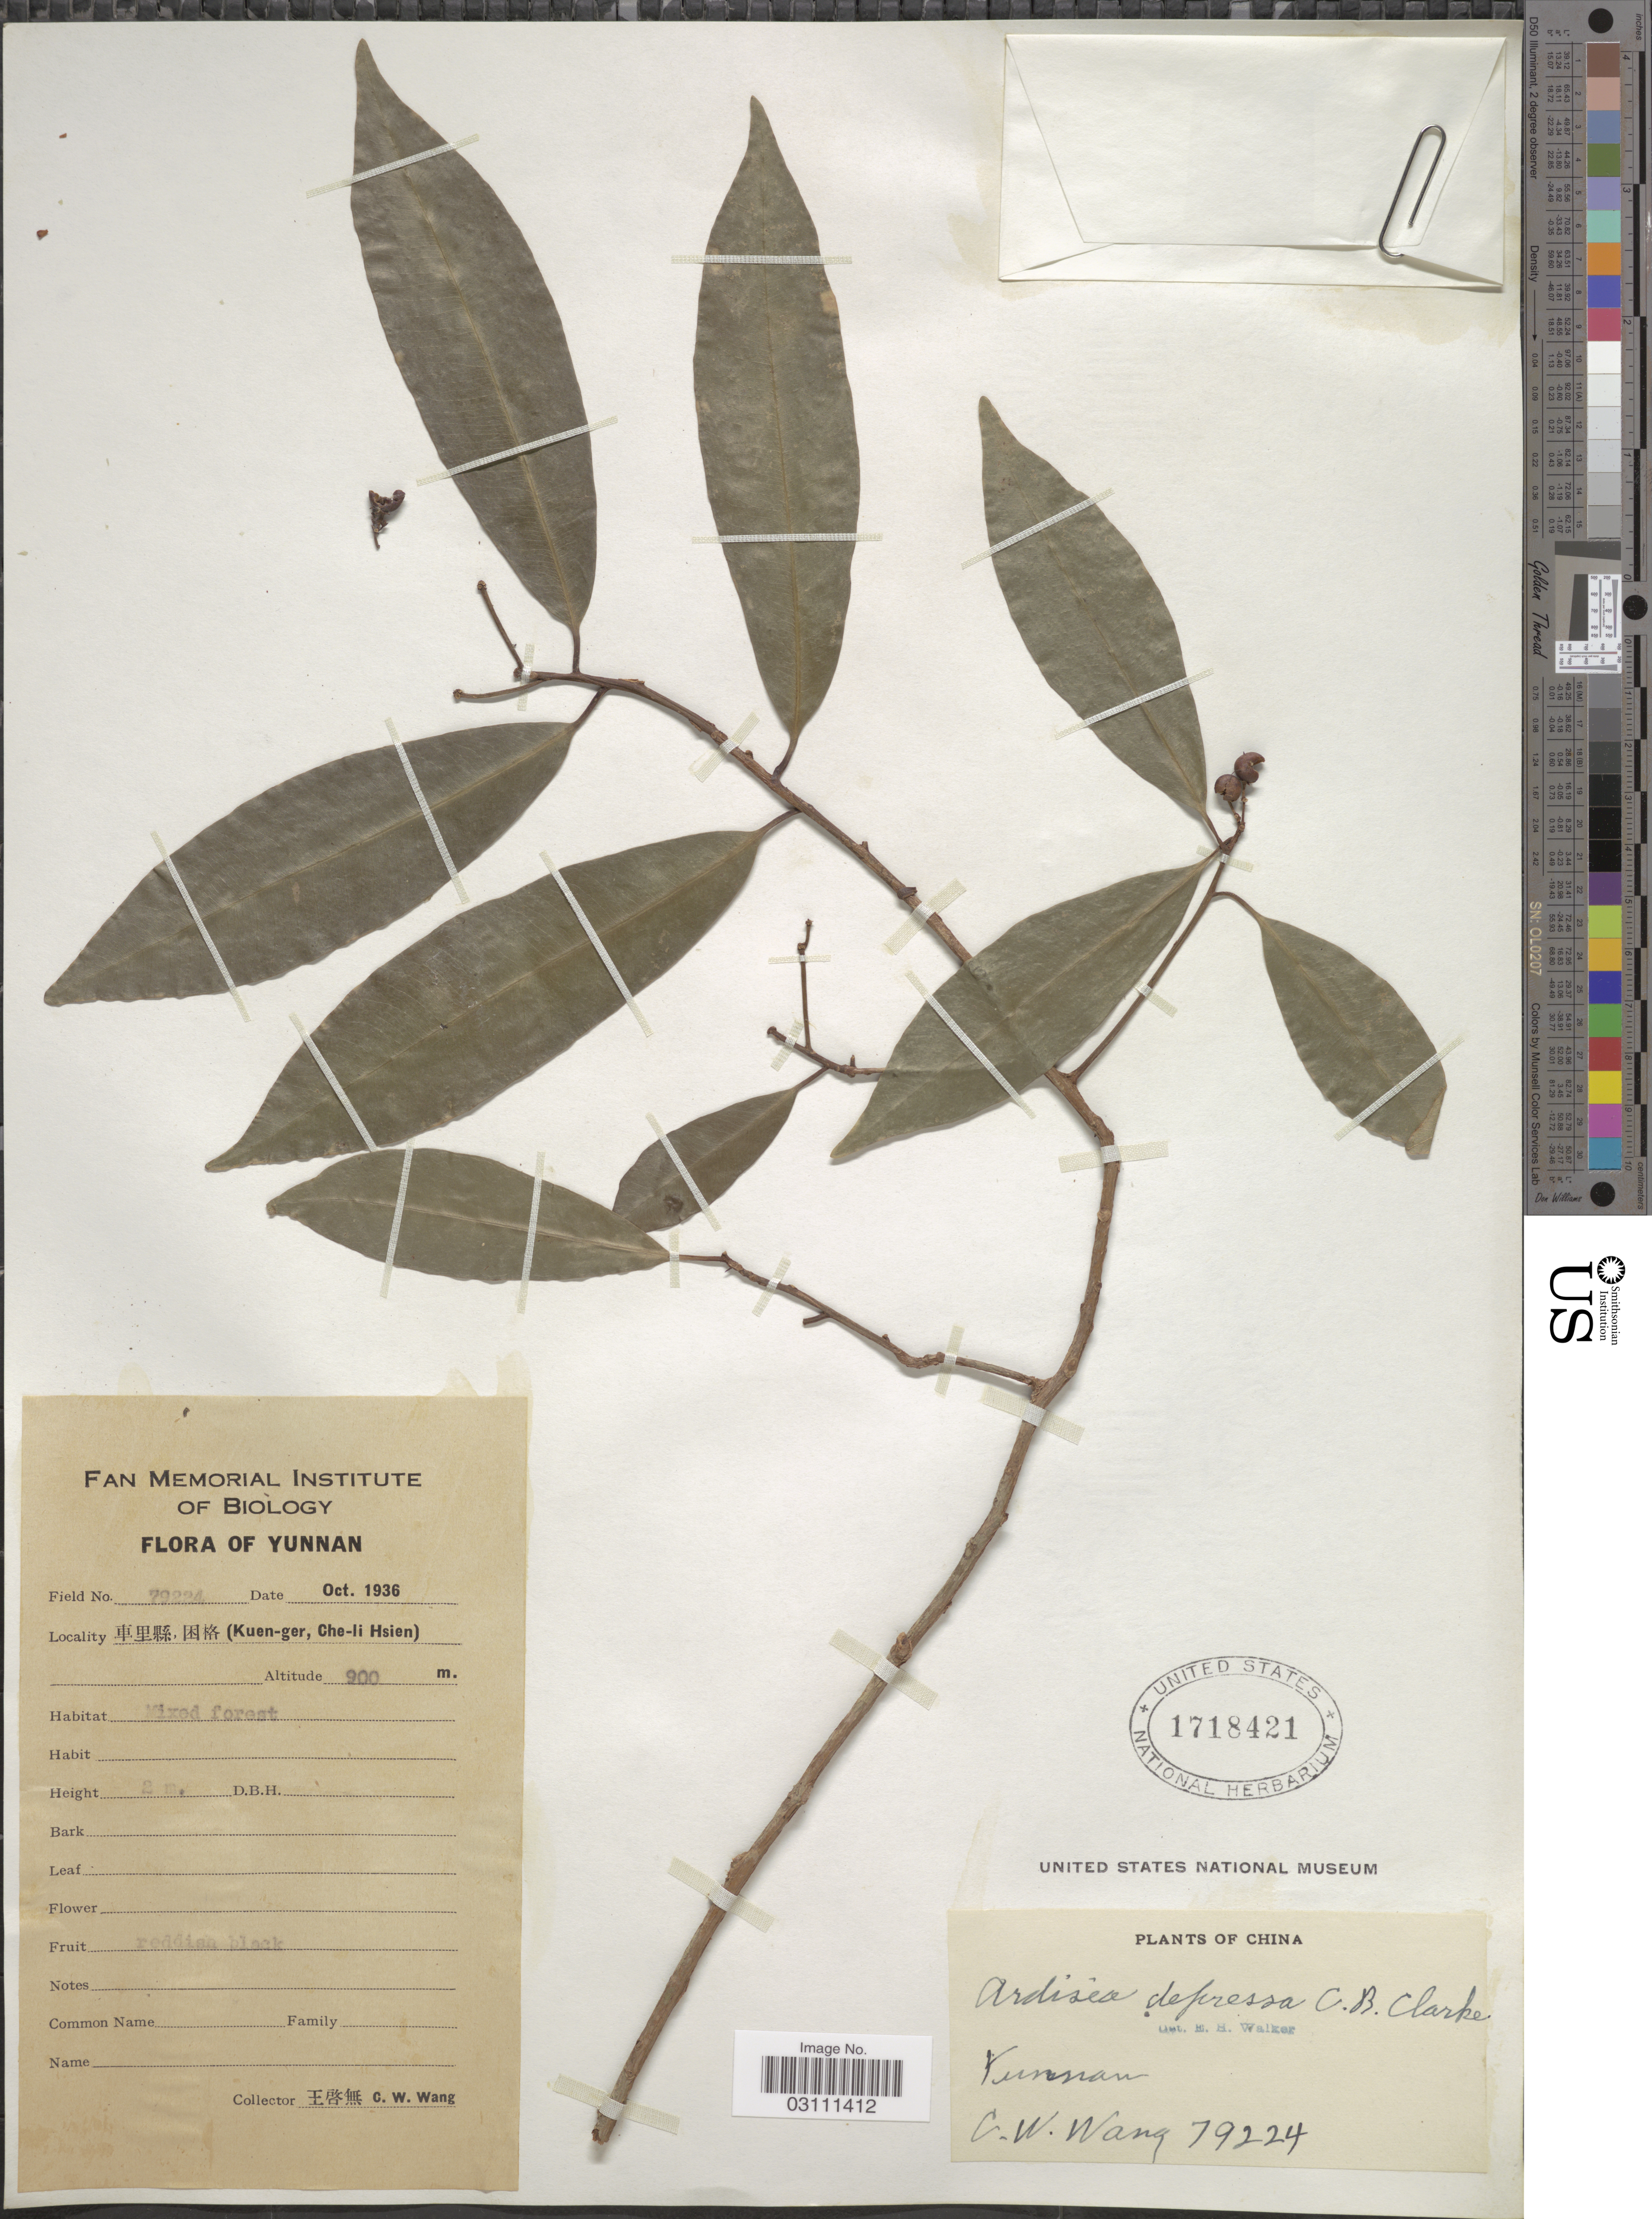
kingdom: Plantae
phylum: Tracheophyta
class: Magnoliopsida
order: Ericales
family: Primulaceae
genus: Ardisia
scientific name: Ardisia depressa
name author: C.B. Clarke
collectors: C. W. Wang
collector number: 79224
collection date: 1936-10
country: China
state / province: Yunnan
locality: Yunnan, (Kuen-ger, Che-li Hsien).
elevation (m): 900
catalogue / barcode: US 1718421